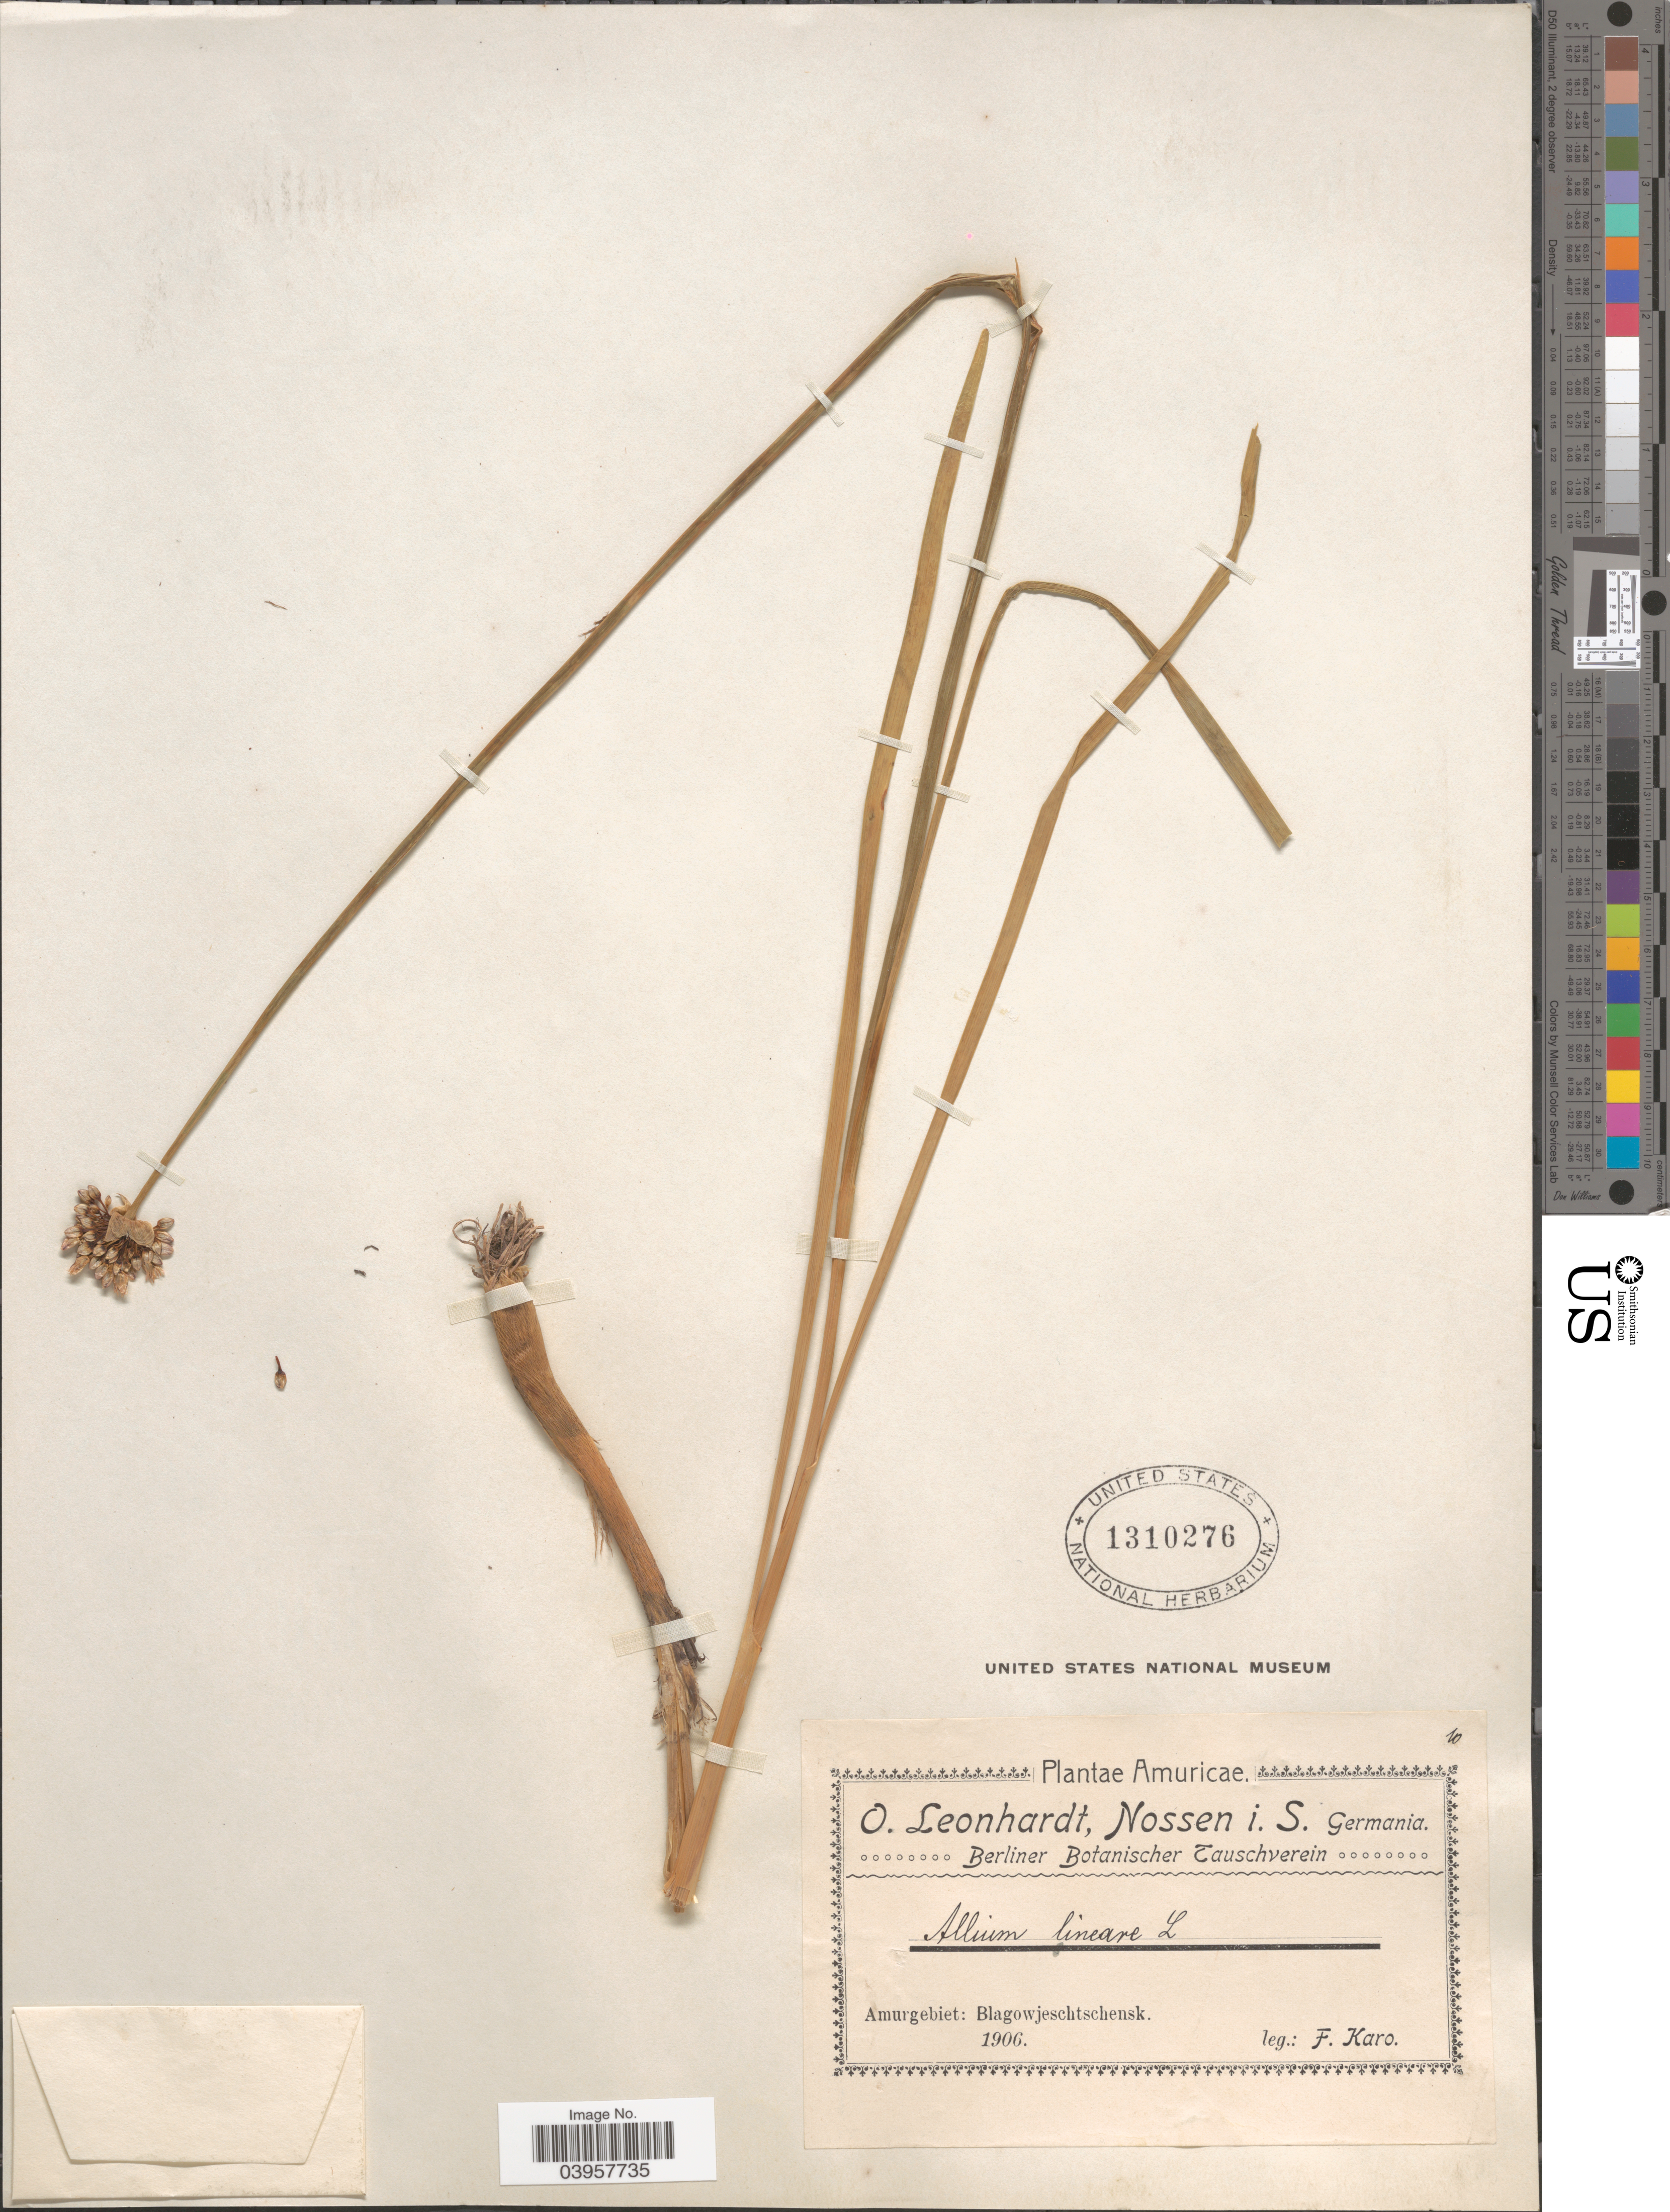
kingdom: Plantae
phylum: Tracheophyta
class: Liliopsida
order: Asparagales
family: Amaryllidaceae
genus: Allium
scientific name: Allium lineare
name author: L.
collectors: F. Karo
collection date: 1906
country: Russian Federation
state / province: Amur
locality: Amurgebiet: Blagowjeschtschensk.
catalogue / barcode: US 1310276